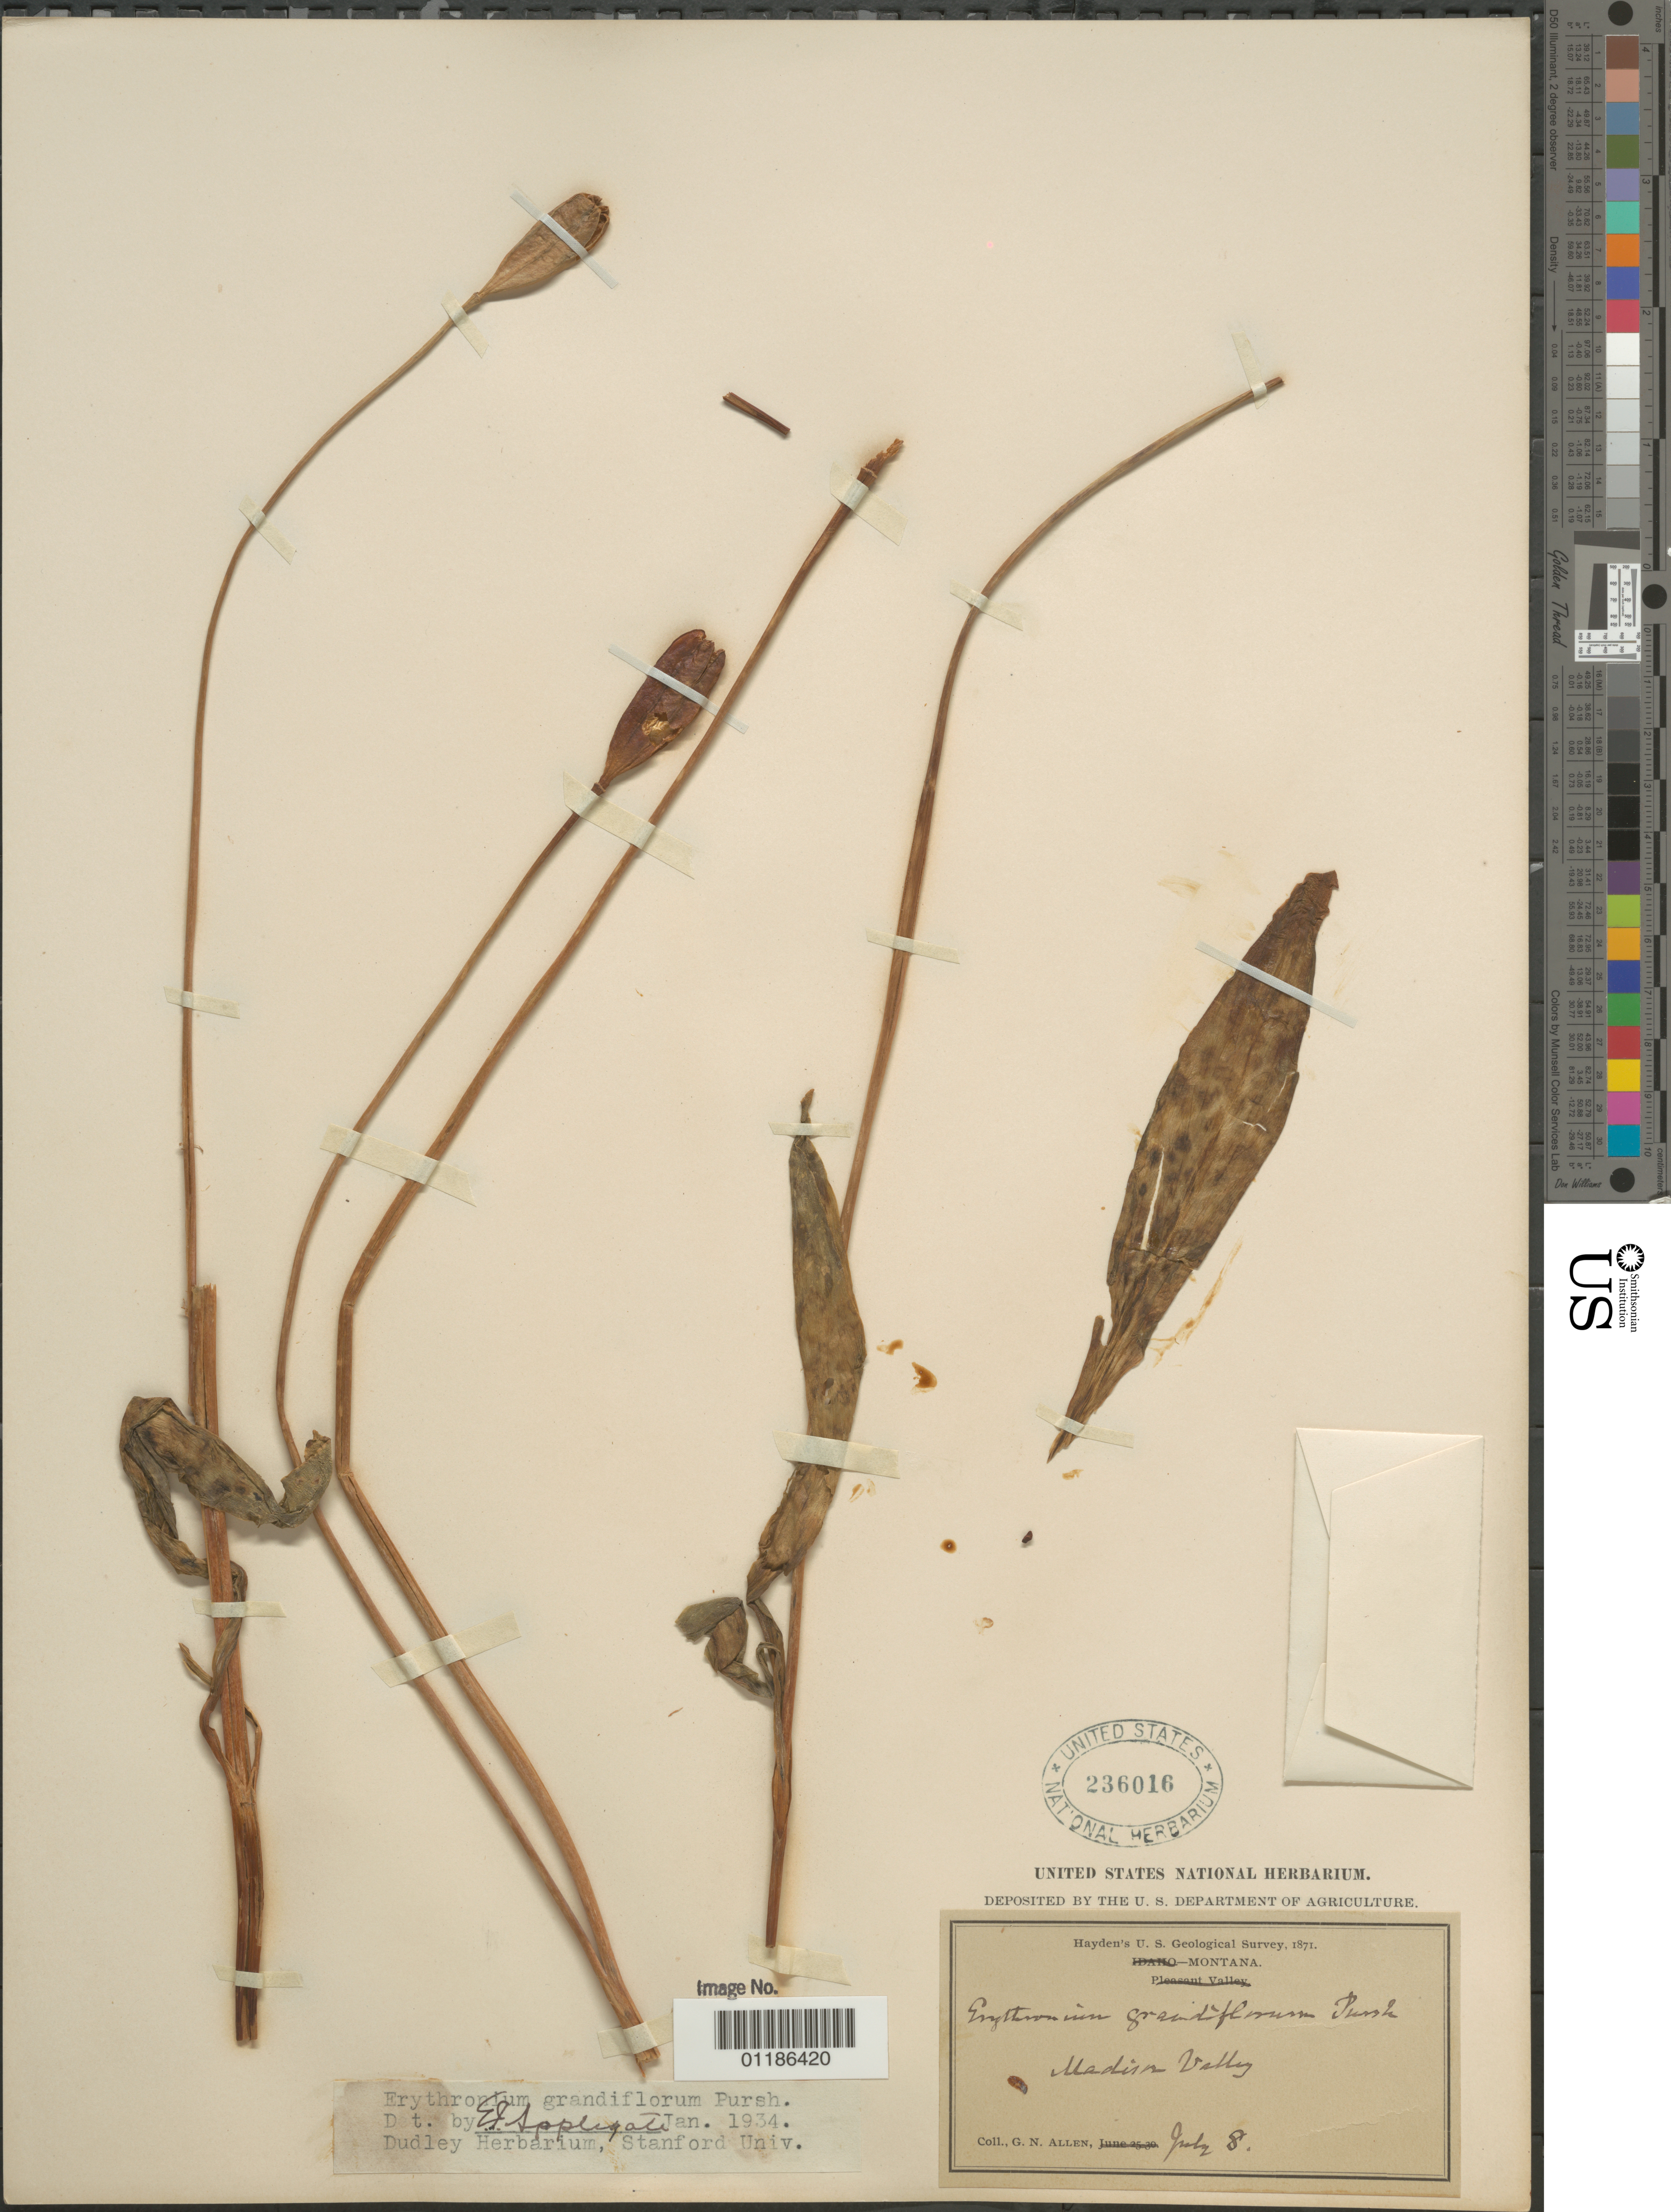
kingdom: Plantae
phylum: Tracheophyta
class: Liliopsida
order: Liliales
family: Liliaceae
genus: Erythronium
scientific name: Erythronium grandiflorum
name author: Pursh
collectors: G. N. Allen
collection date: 1871-07-08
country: United States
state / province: Montana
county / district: Madison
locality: Madison Valley.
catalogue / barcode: US 236016